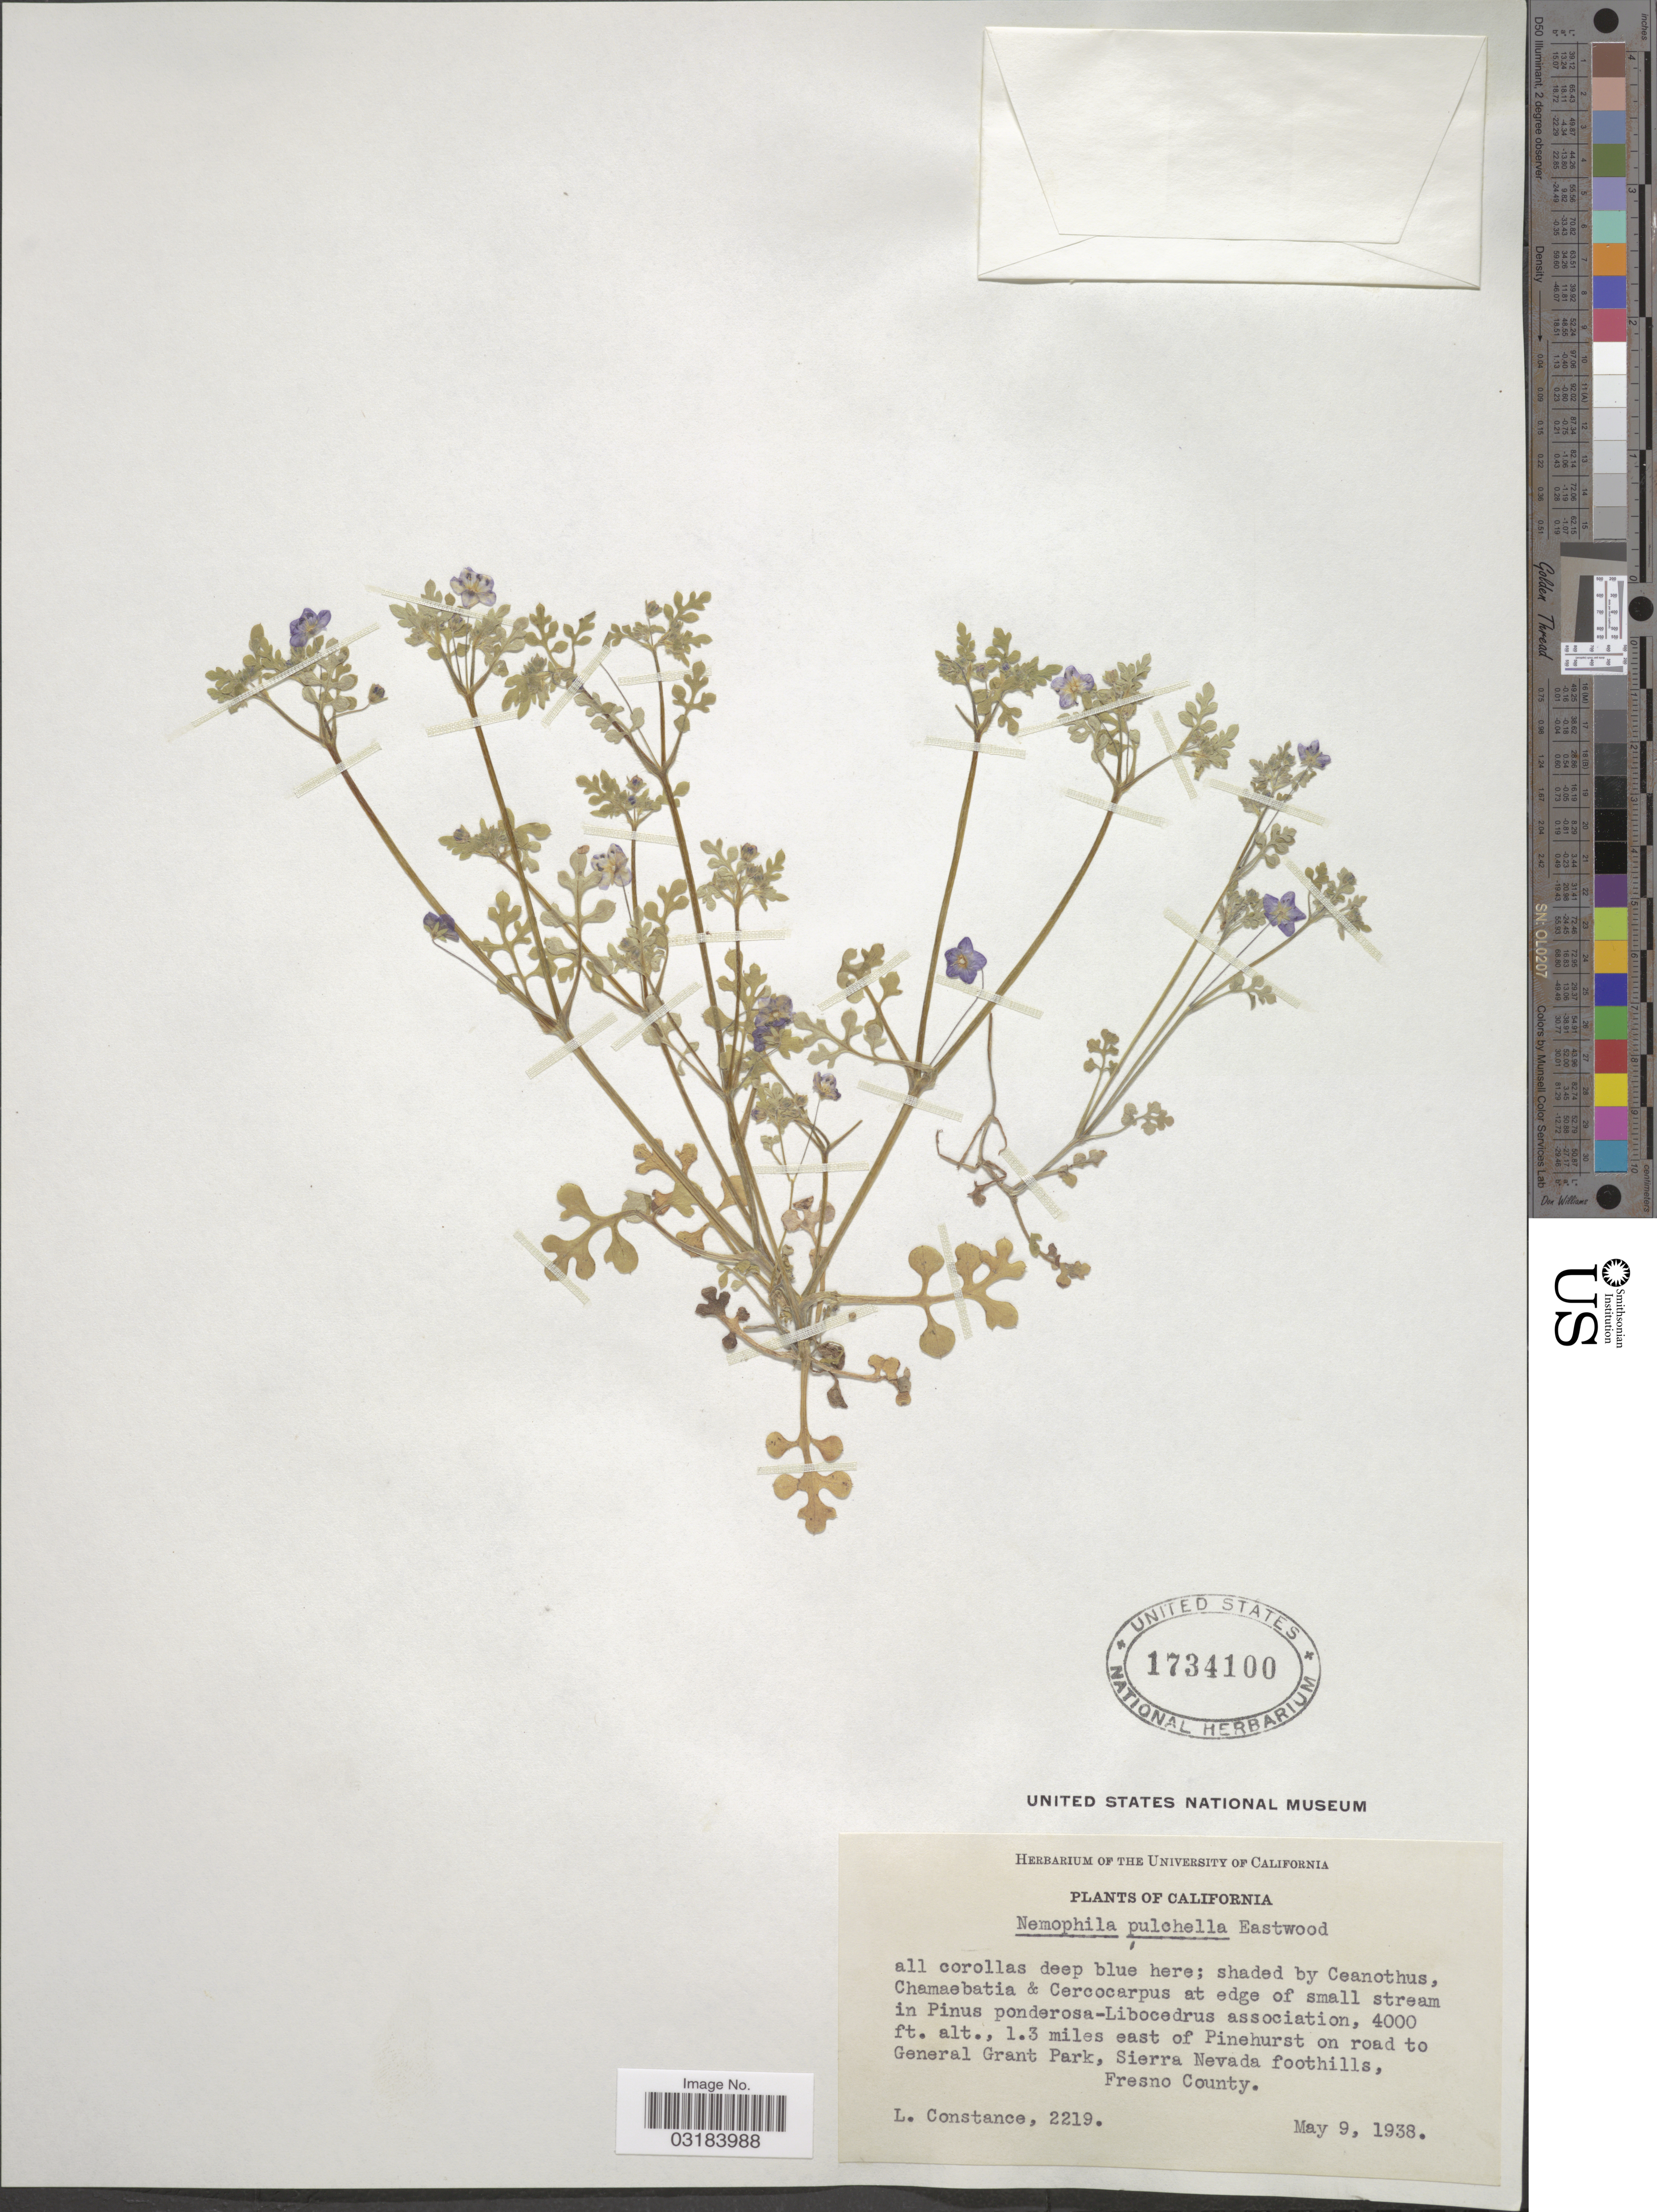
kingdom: Plantae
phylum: Tracheophyta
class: Magnoliopsida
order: Boraginales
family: Hydrophyllaceae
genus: Nemophila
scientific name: Nemophila pulchella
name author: Eastw.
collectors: L. Constance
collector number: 2219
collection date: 1938-05-09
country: United States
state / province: California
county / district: Fresno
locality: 1.3 miles east of Pinehurst on road to General Grant Park, Sierra Nevada foothills, Fresno County.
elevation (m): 1219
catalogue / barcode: US 1734100